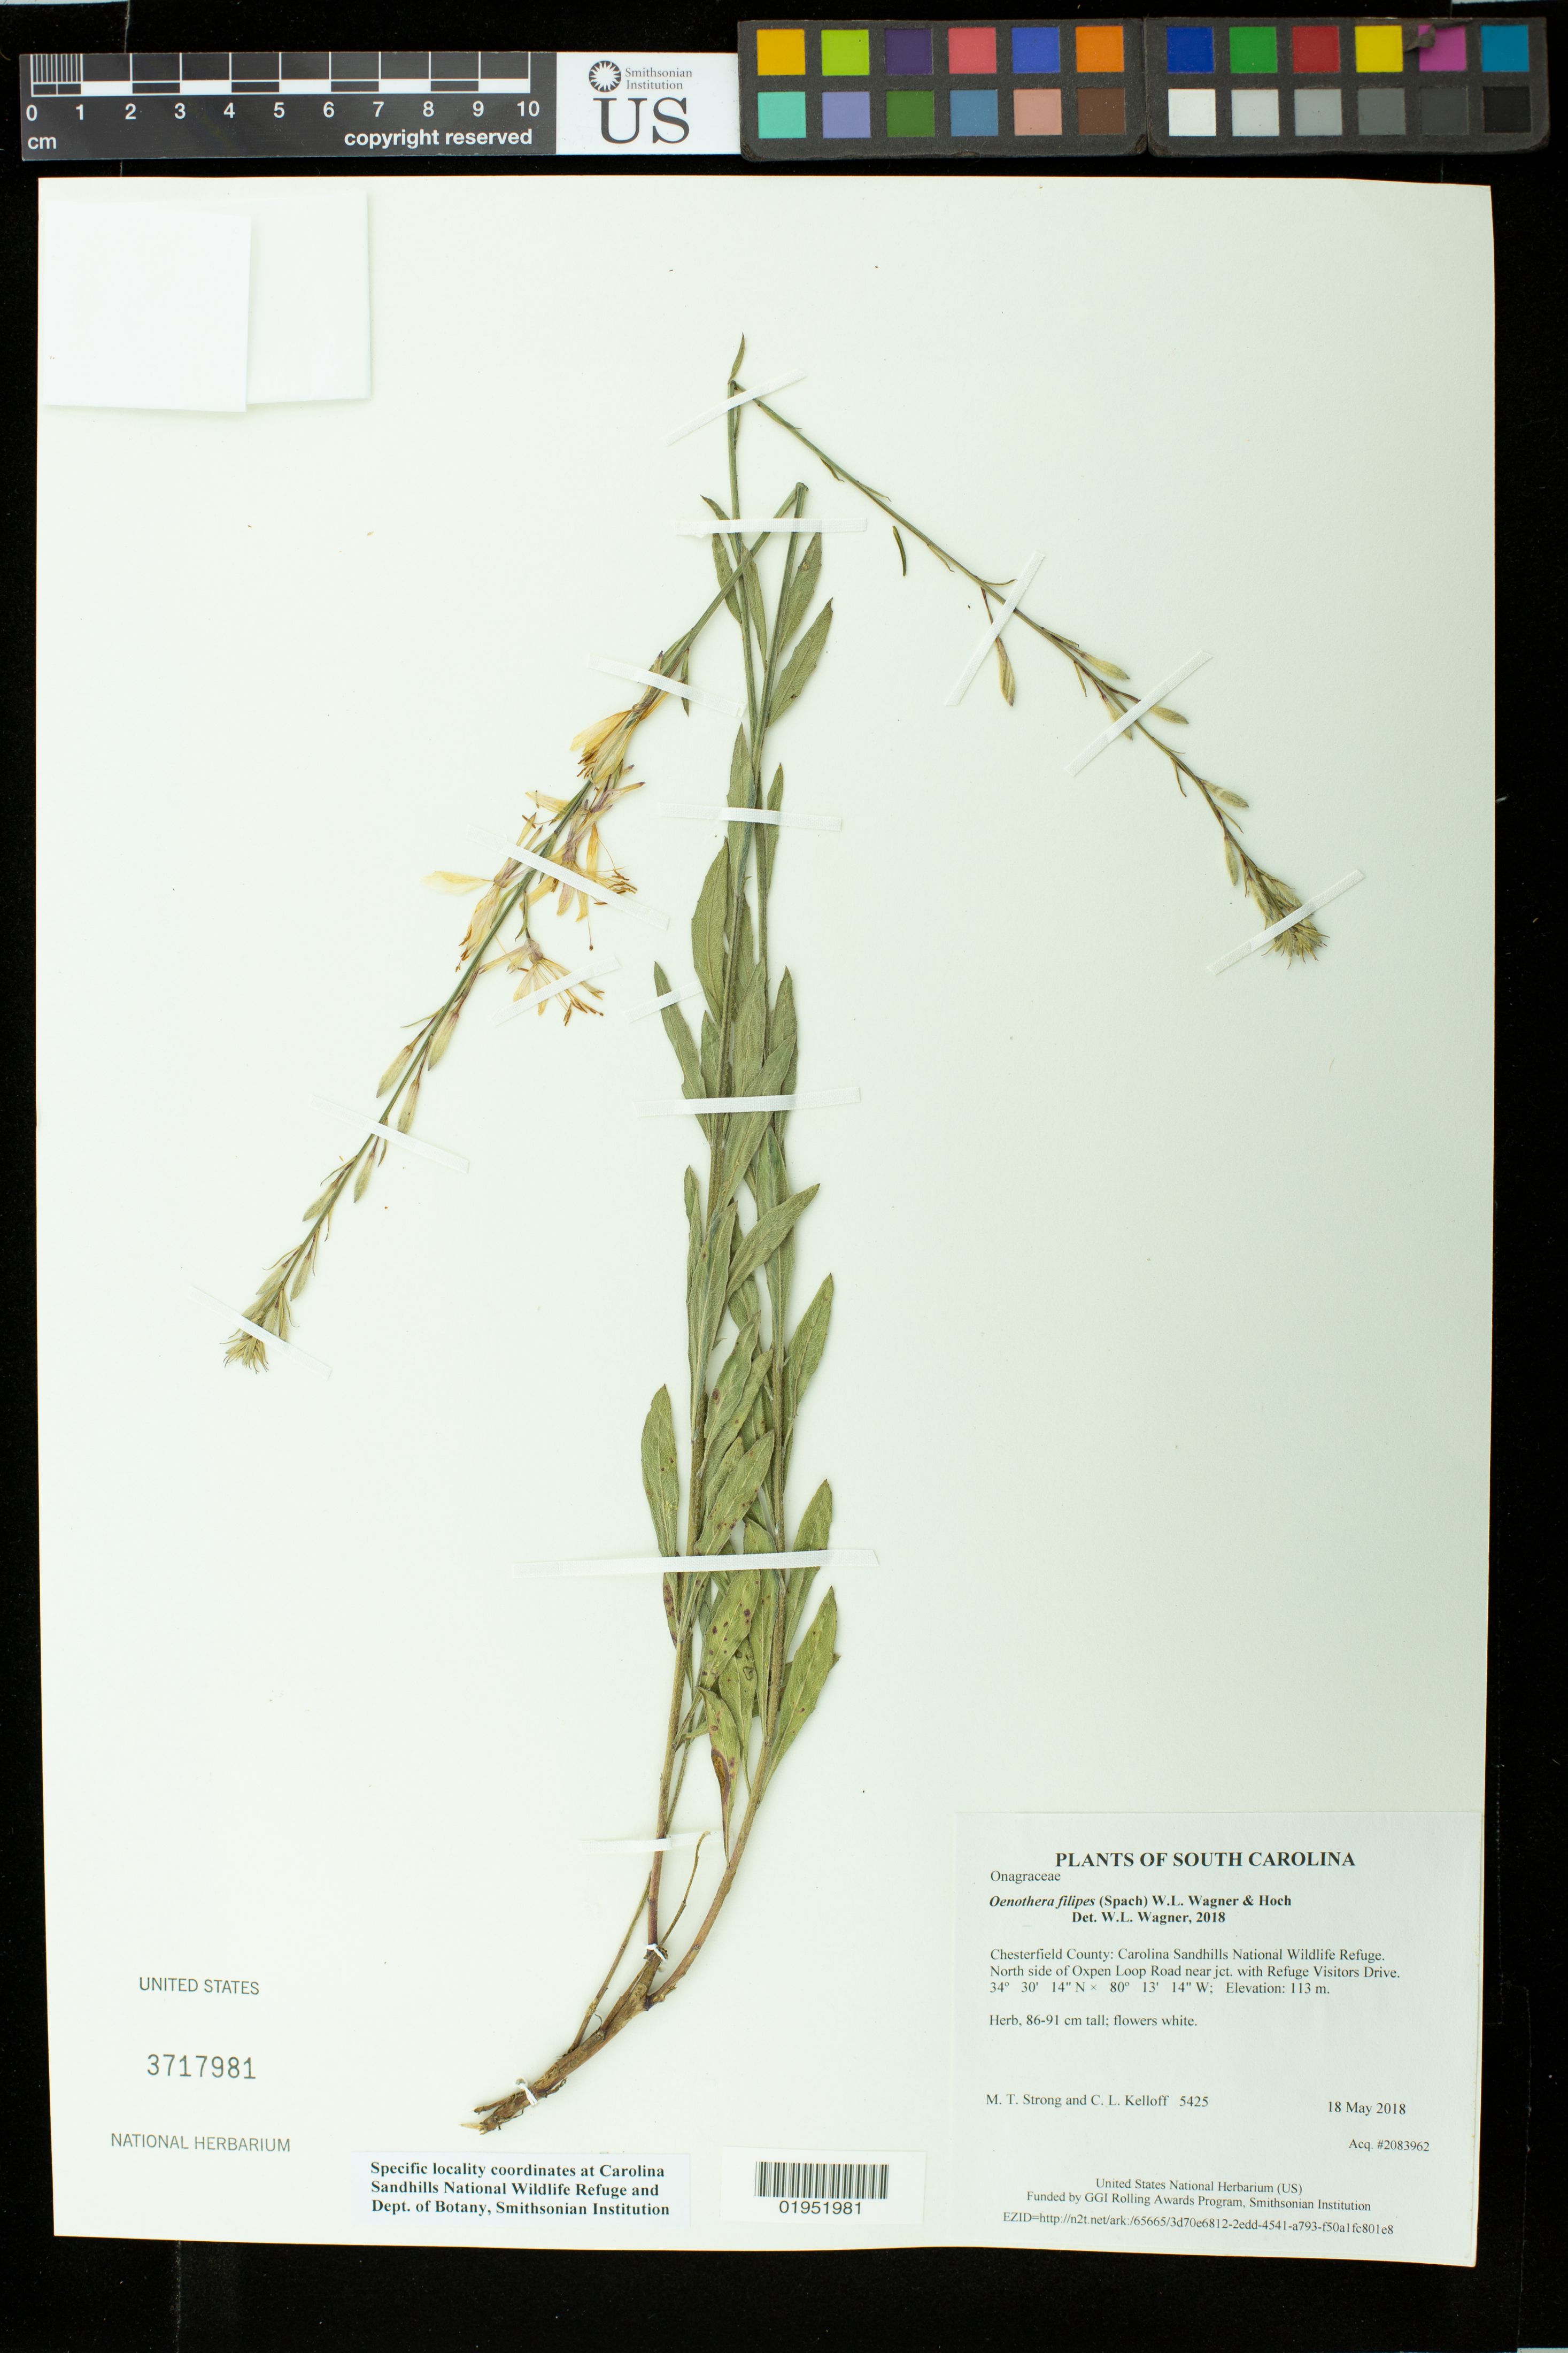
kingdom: Plantae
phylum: Tracheophyta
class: Magnoliopsida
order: Myrtales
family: Onagraceae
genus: Oenothera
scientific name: Oenothera filipes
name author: (Spach) W.L. Wagner & Hoch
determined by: Wagner, W. L., (BOT), Smithsonian Institution - National Museum of Natural History (UNITED STATES)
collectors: M. T. Strong & C. L. Kelloff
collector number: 5425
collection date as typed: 18 May 2018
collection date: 2018-05-18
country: United States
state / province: South Carolina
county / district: Chesterfield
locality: Carolina Sandhills National Wildlife Refuge. North side of Oxpen Loop Road near jct. with Refuge Visitors Drive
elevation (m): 113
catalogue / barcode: US 3717981